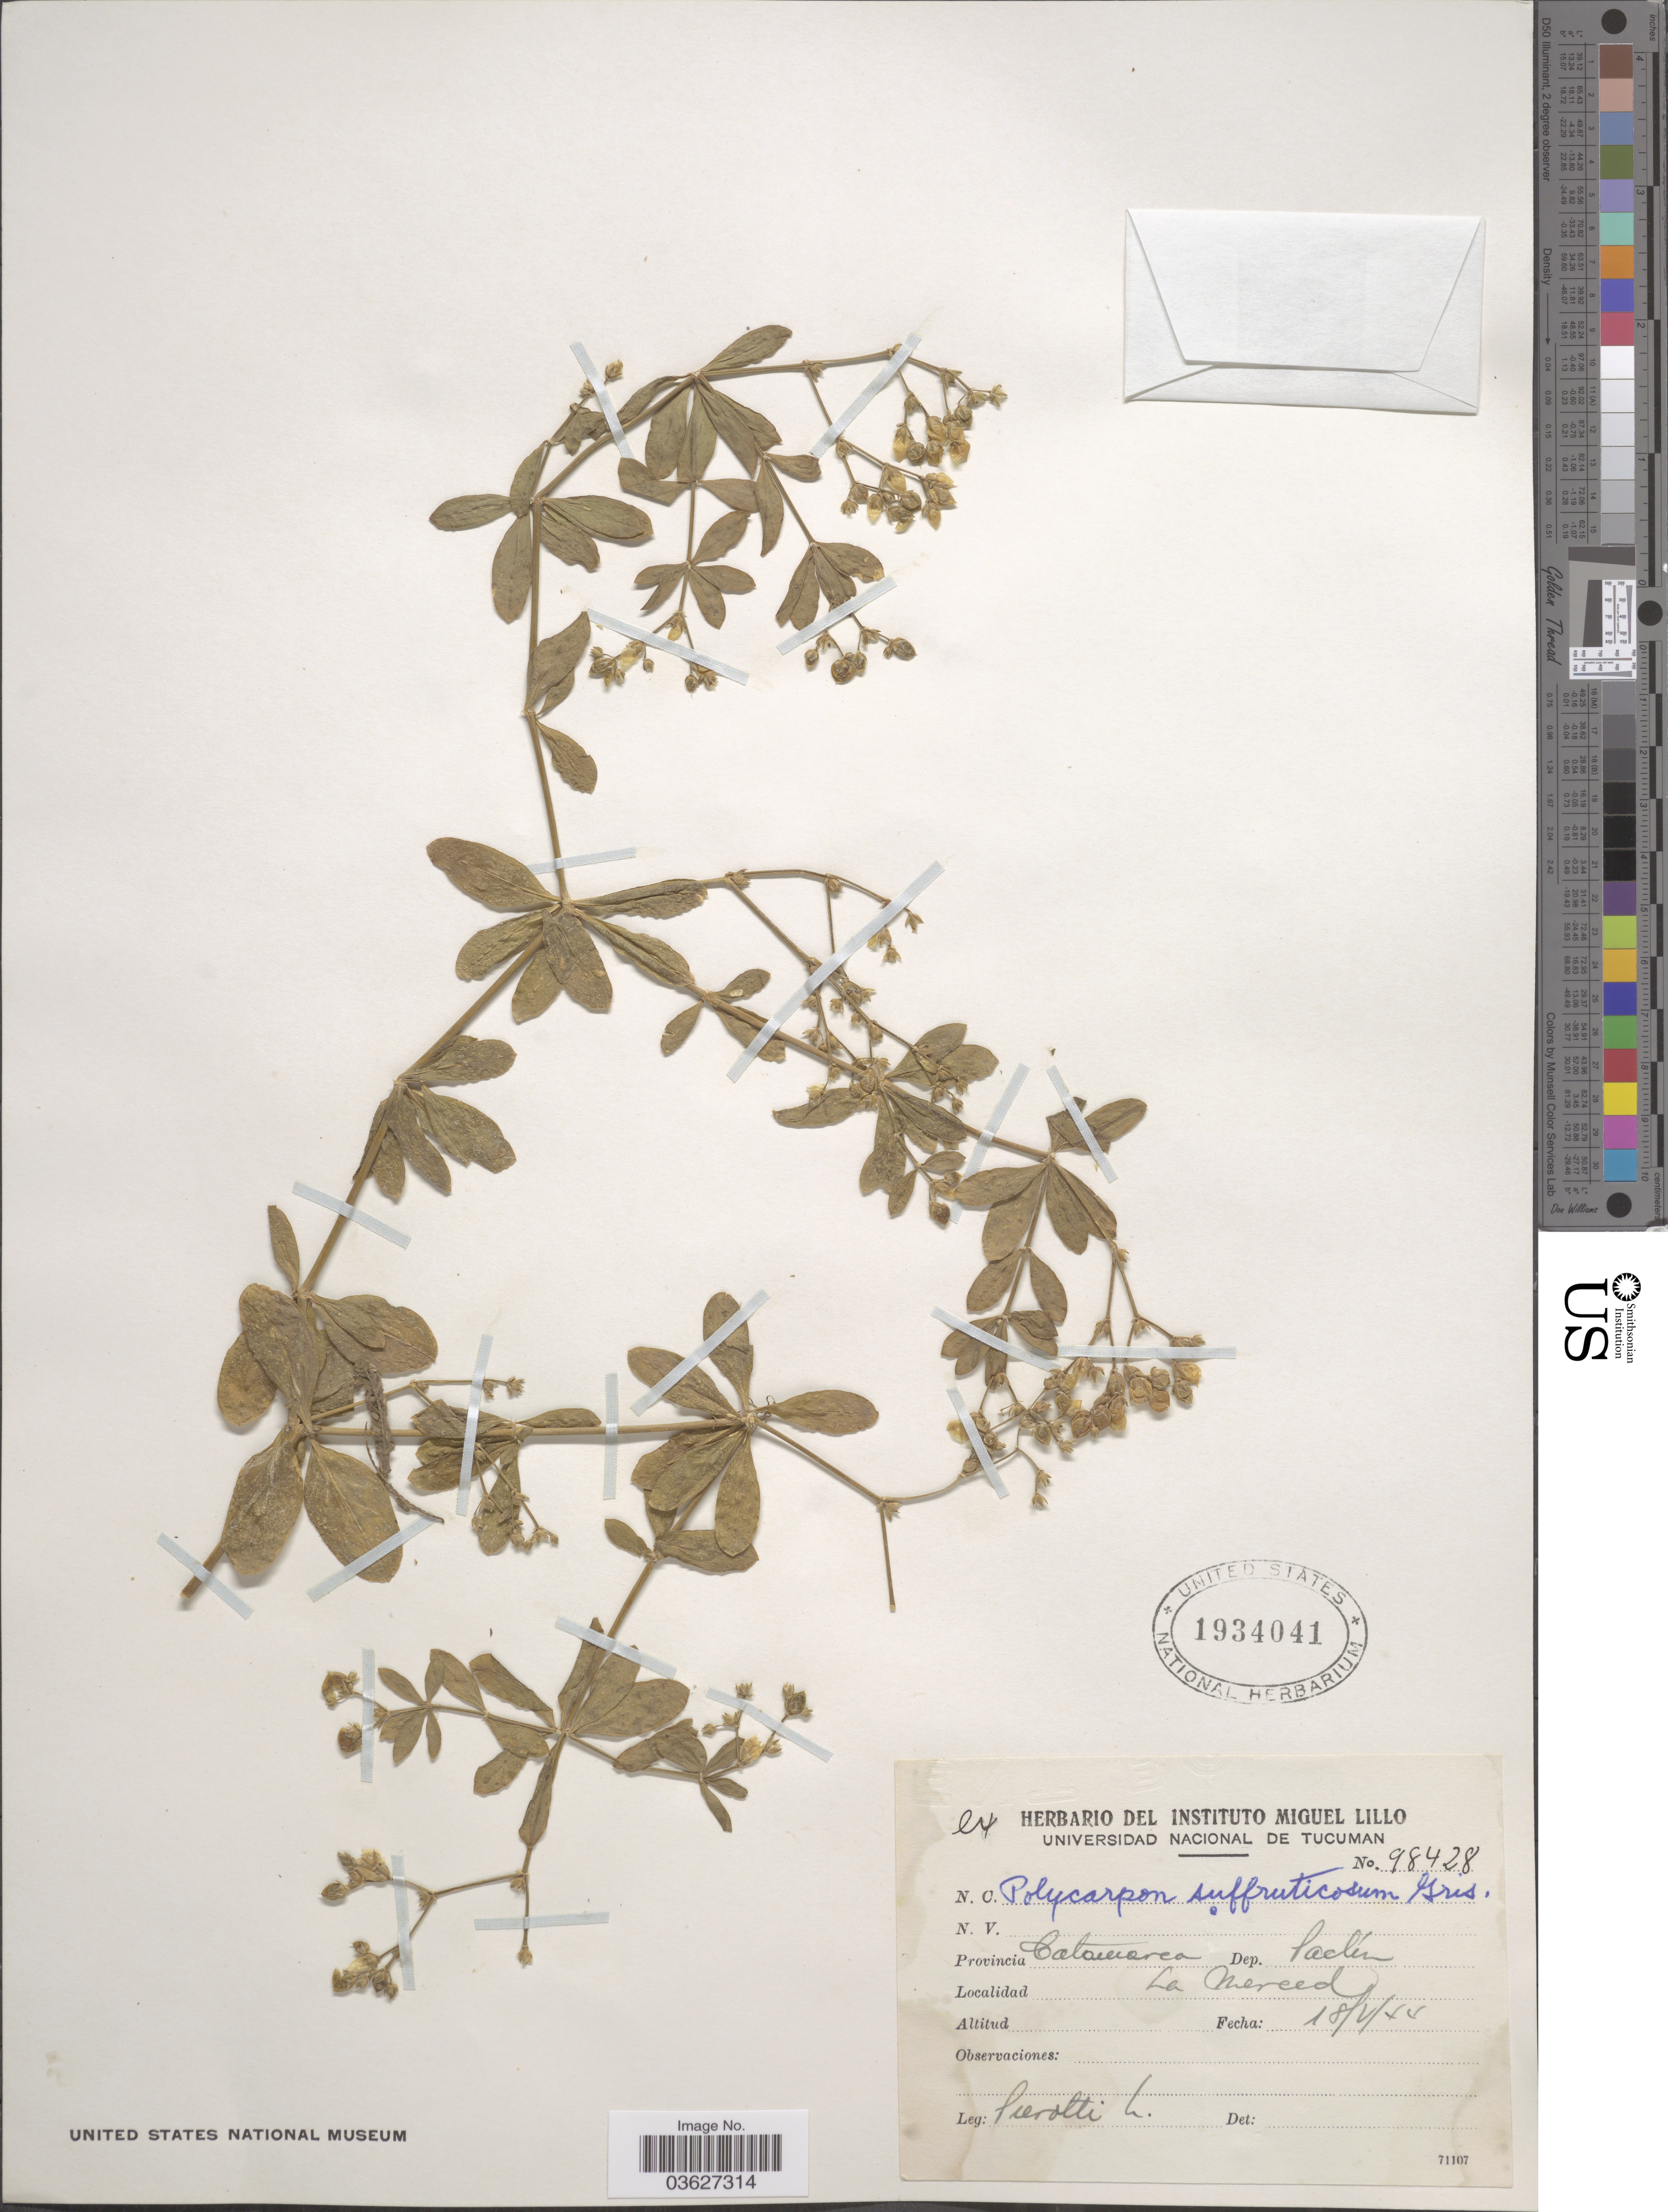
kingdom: Plantae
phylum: Tracheophyta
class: Magnoliopsida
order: Caryophyllales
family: Caryophyllaceae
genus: Augustea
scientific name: Augustea suffruticosa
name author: (Griseb.) Iamonico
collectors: S. A. Pierotti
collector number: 98428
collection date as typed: Transcribed d/m/y: 18/5/44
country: Argentina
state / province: Catamarca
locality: Dep. Paclin. La Merced.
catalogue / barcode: US 1934041